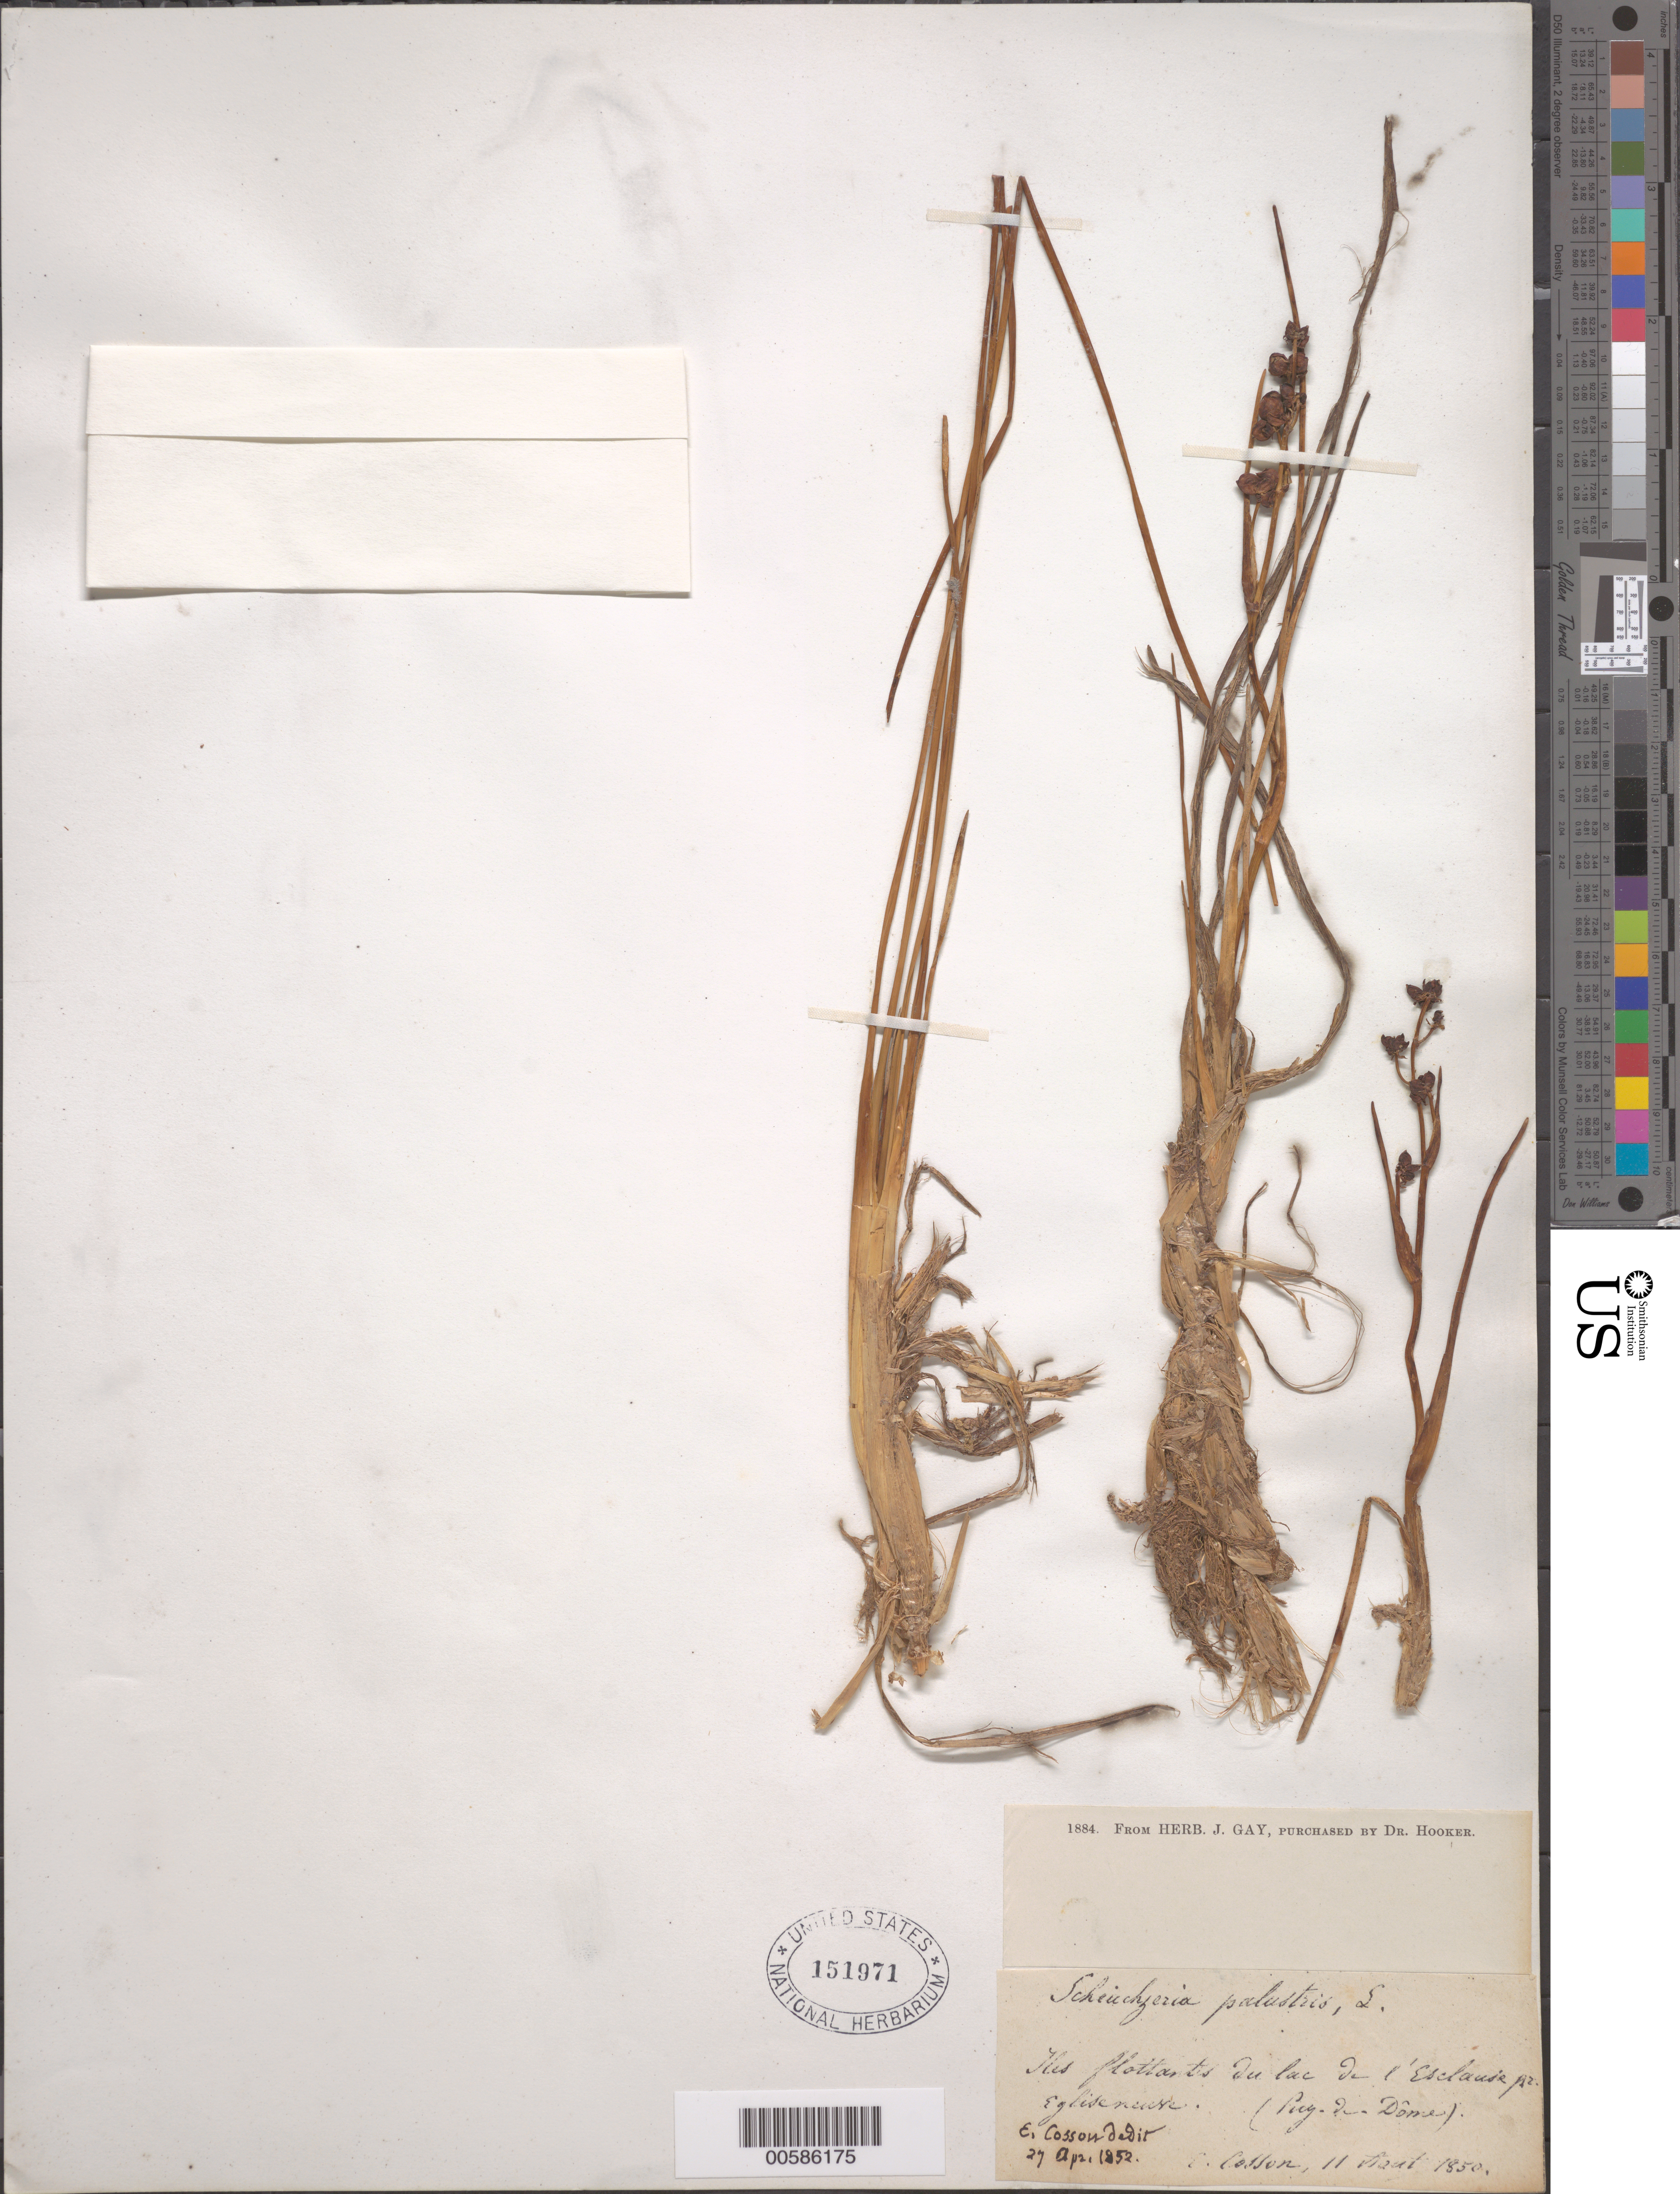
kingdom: Plantae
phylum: Tracheophyta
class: Liliopsida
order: Alismatales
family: Scheuchzeriaceae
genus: Scheuchzeria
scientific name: Scheuchzeria palustris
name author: L.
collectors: E. Cosson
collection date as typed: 11 Aug 1850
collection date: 1850-08-11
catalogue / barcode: US 151971